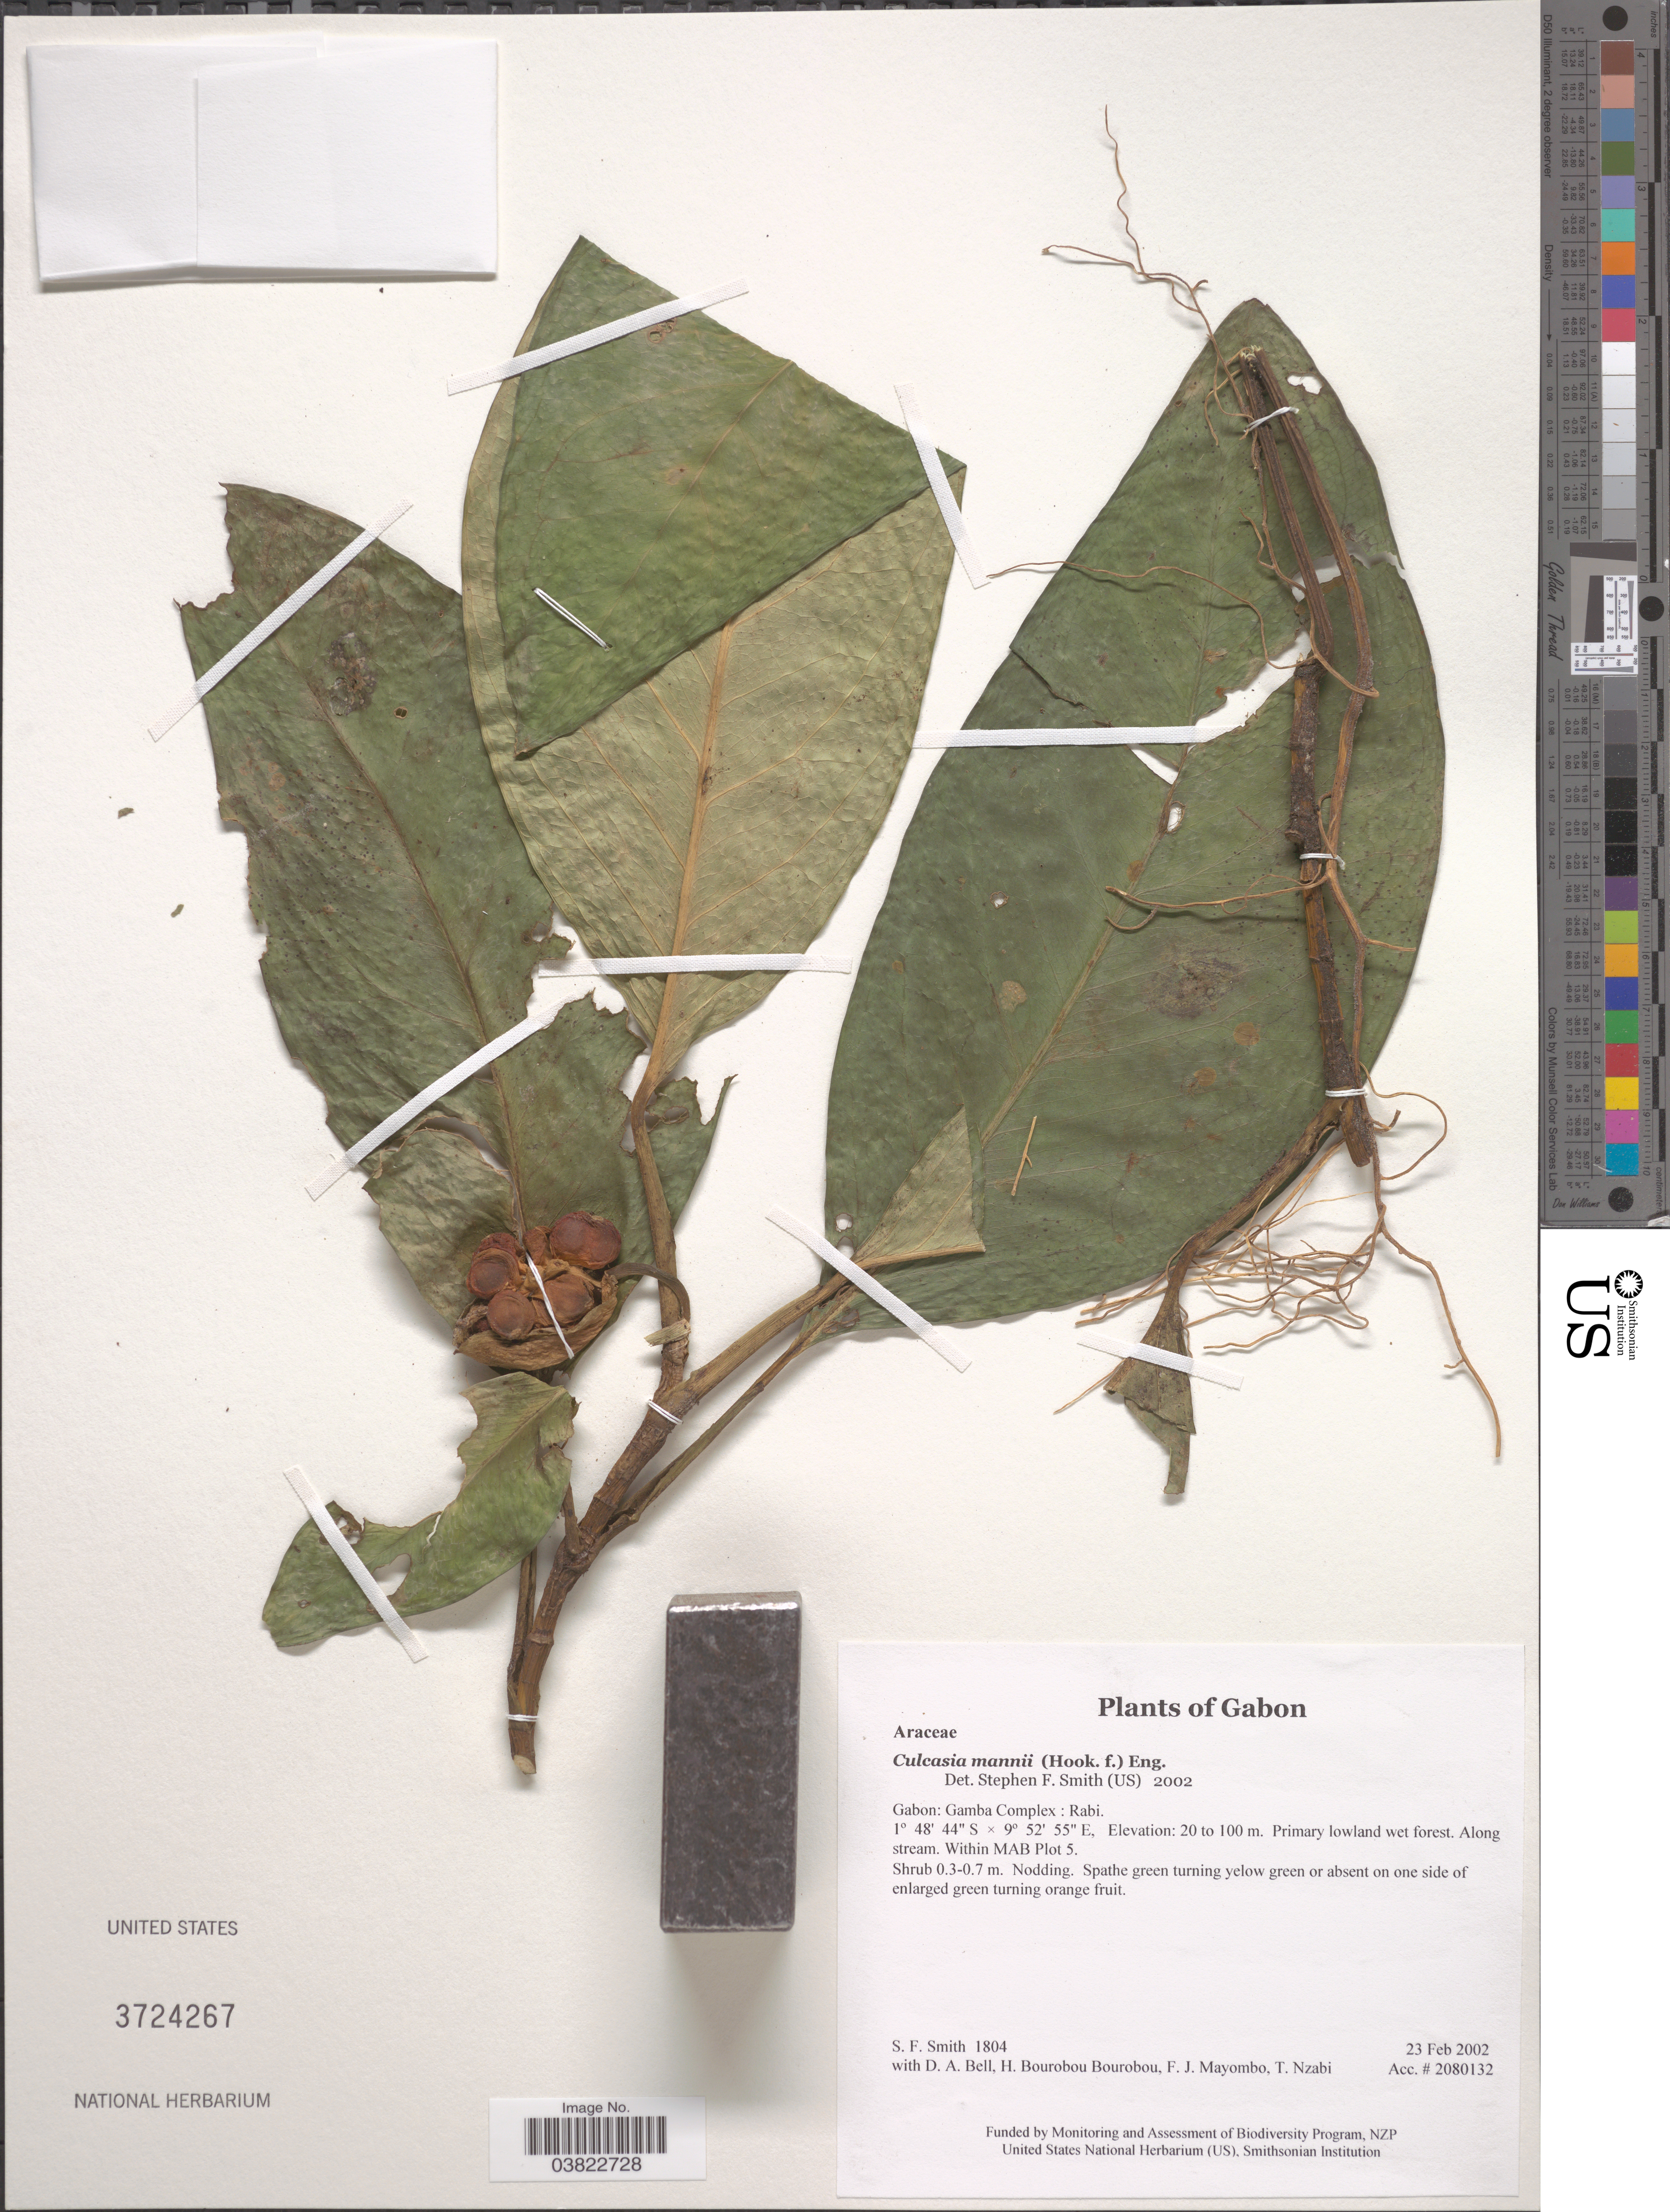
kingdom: Plantae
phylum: Tracheophyta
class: Liliopsida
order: Alismatales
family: Araceae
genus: Culcasia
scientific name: Culcasia mannii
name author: (Hook. f.) Eng.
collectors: S.F. Smith, D. A. Bell, H. Bourobou Bourobou & F. J. Mayombo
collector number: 1804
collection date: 2002-02-23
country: Gabon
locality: Gamba Complex: Rabi. Along stream. Within MAB Plot 5.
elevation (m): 20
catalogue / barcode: US 3724267